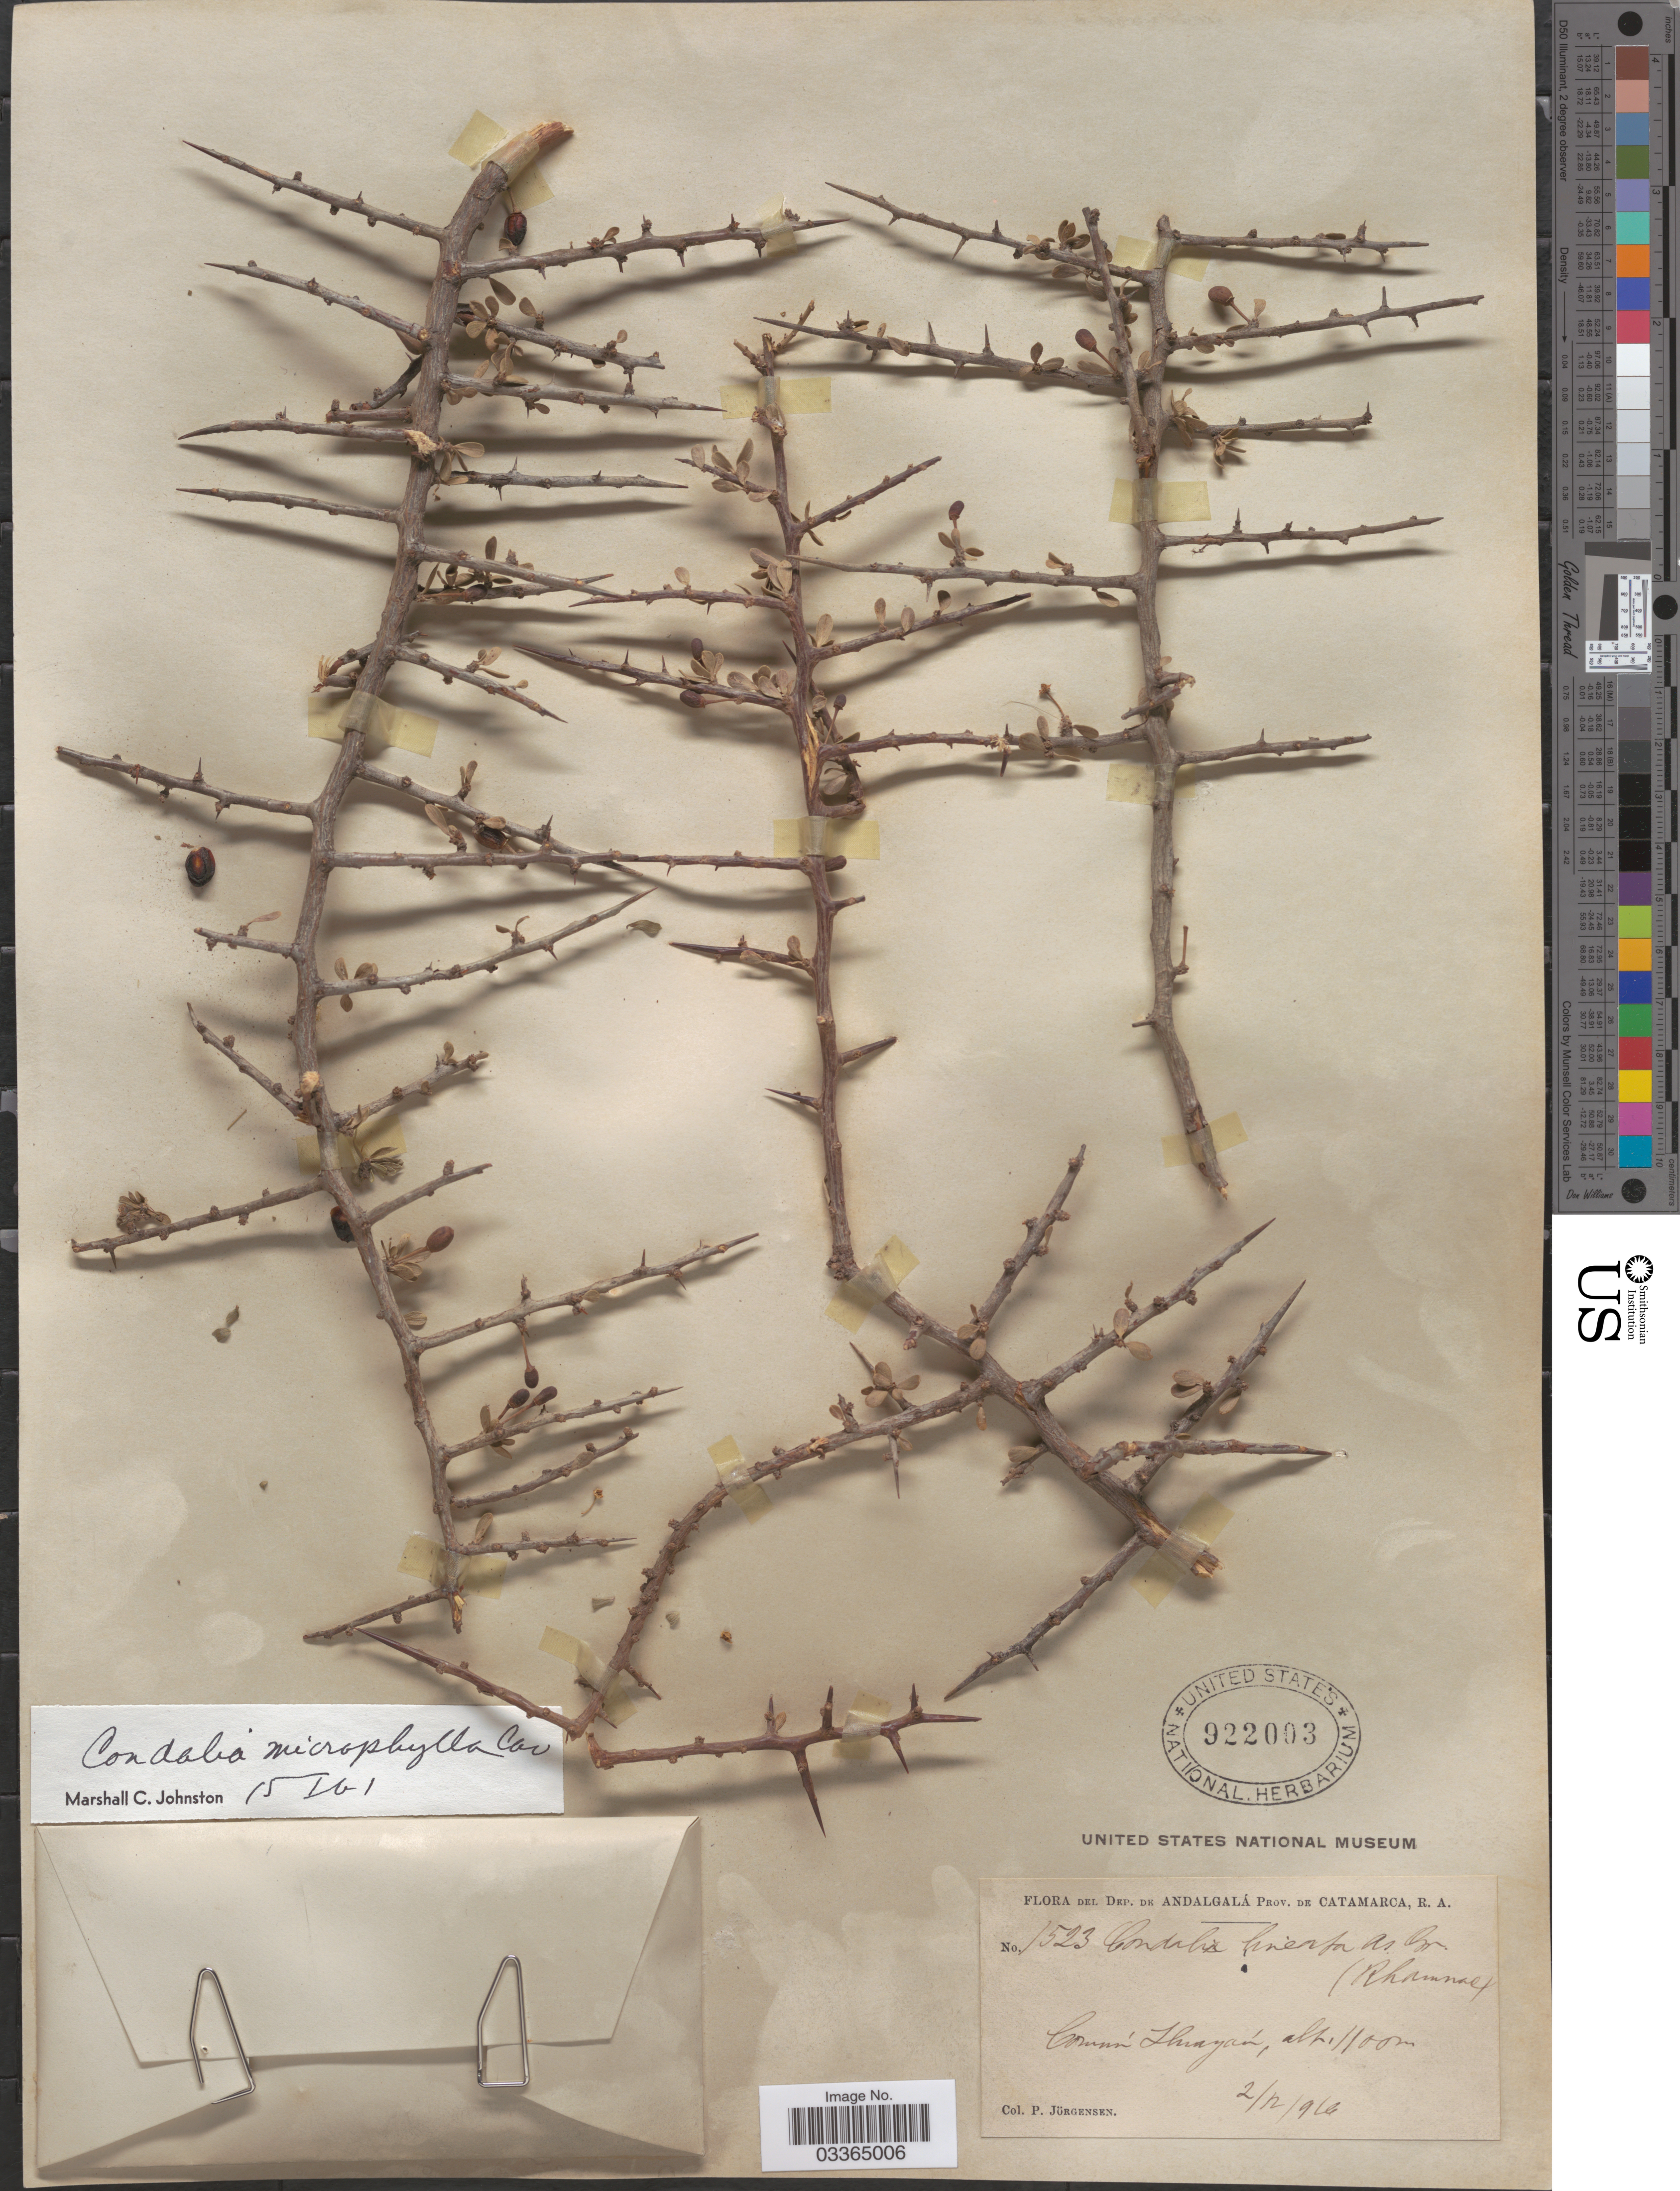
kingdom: Plantae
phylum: Tracheophyta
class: Magnoliopsida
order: Rosales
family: Rhamnaceae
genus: Condalia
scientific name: Condalia microphylla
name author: Cav.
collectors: P. Jörgensen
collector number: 1523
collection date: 1916-12-02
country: Argentina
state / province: Catamarca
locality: Dep. de Andalgalá, Común Thrayan [interpreted].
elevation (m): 1100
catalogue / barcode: US 922003